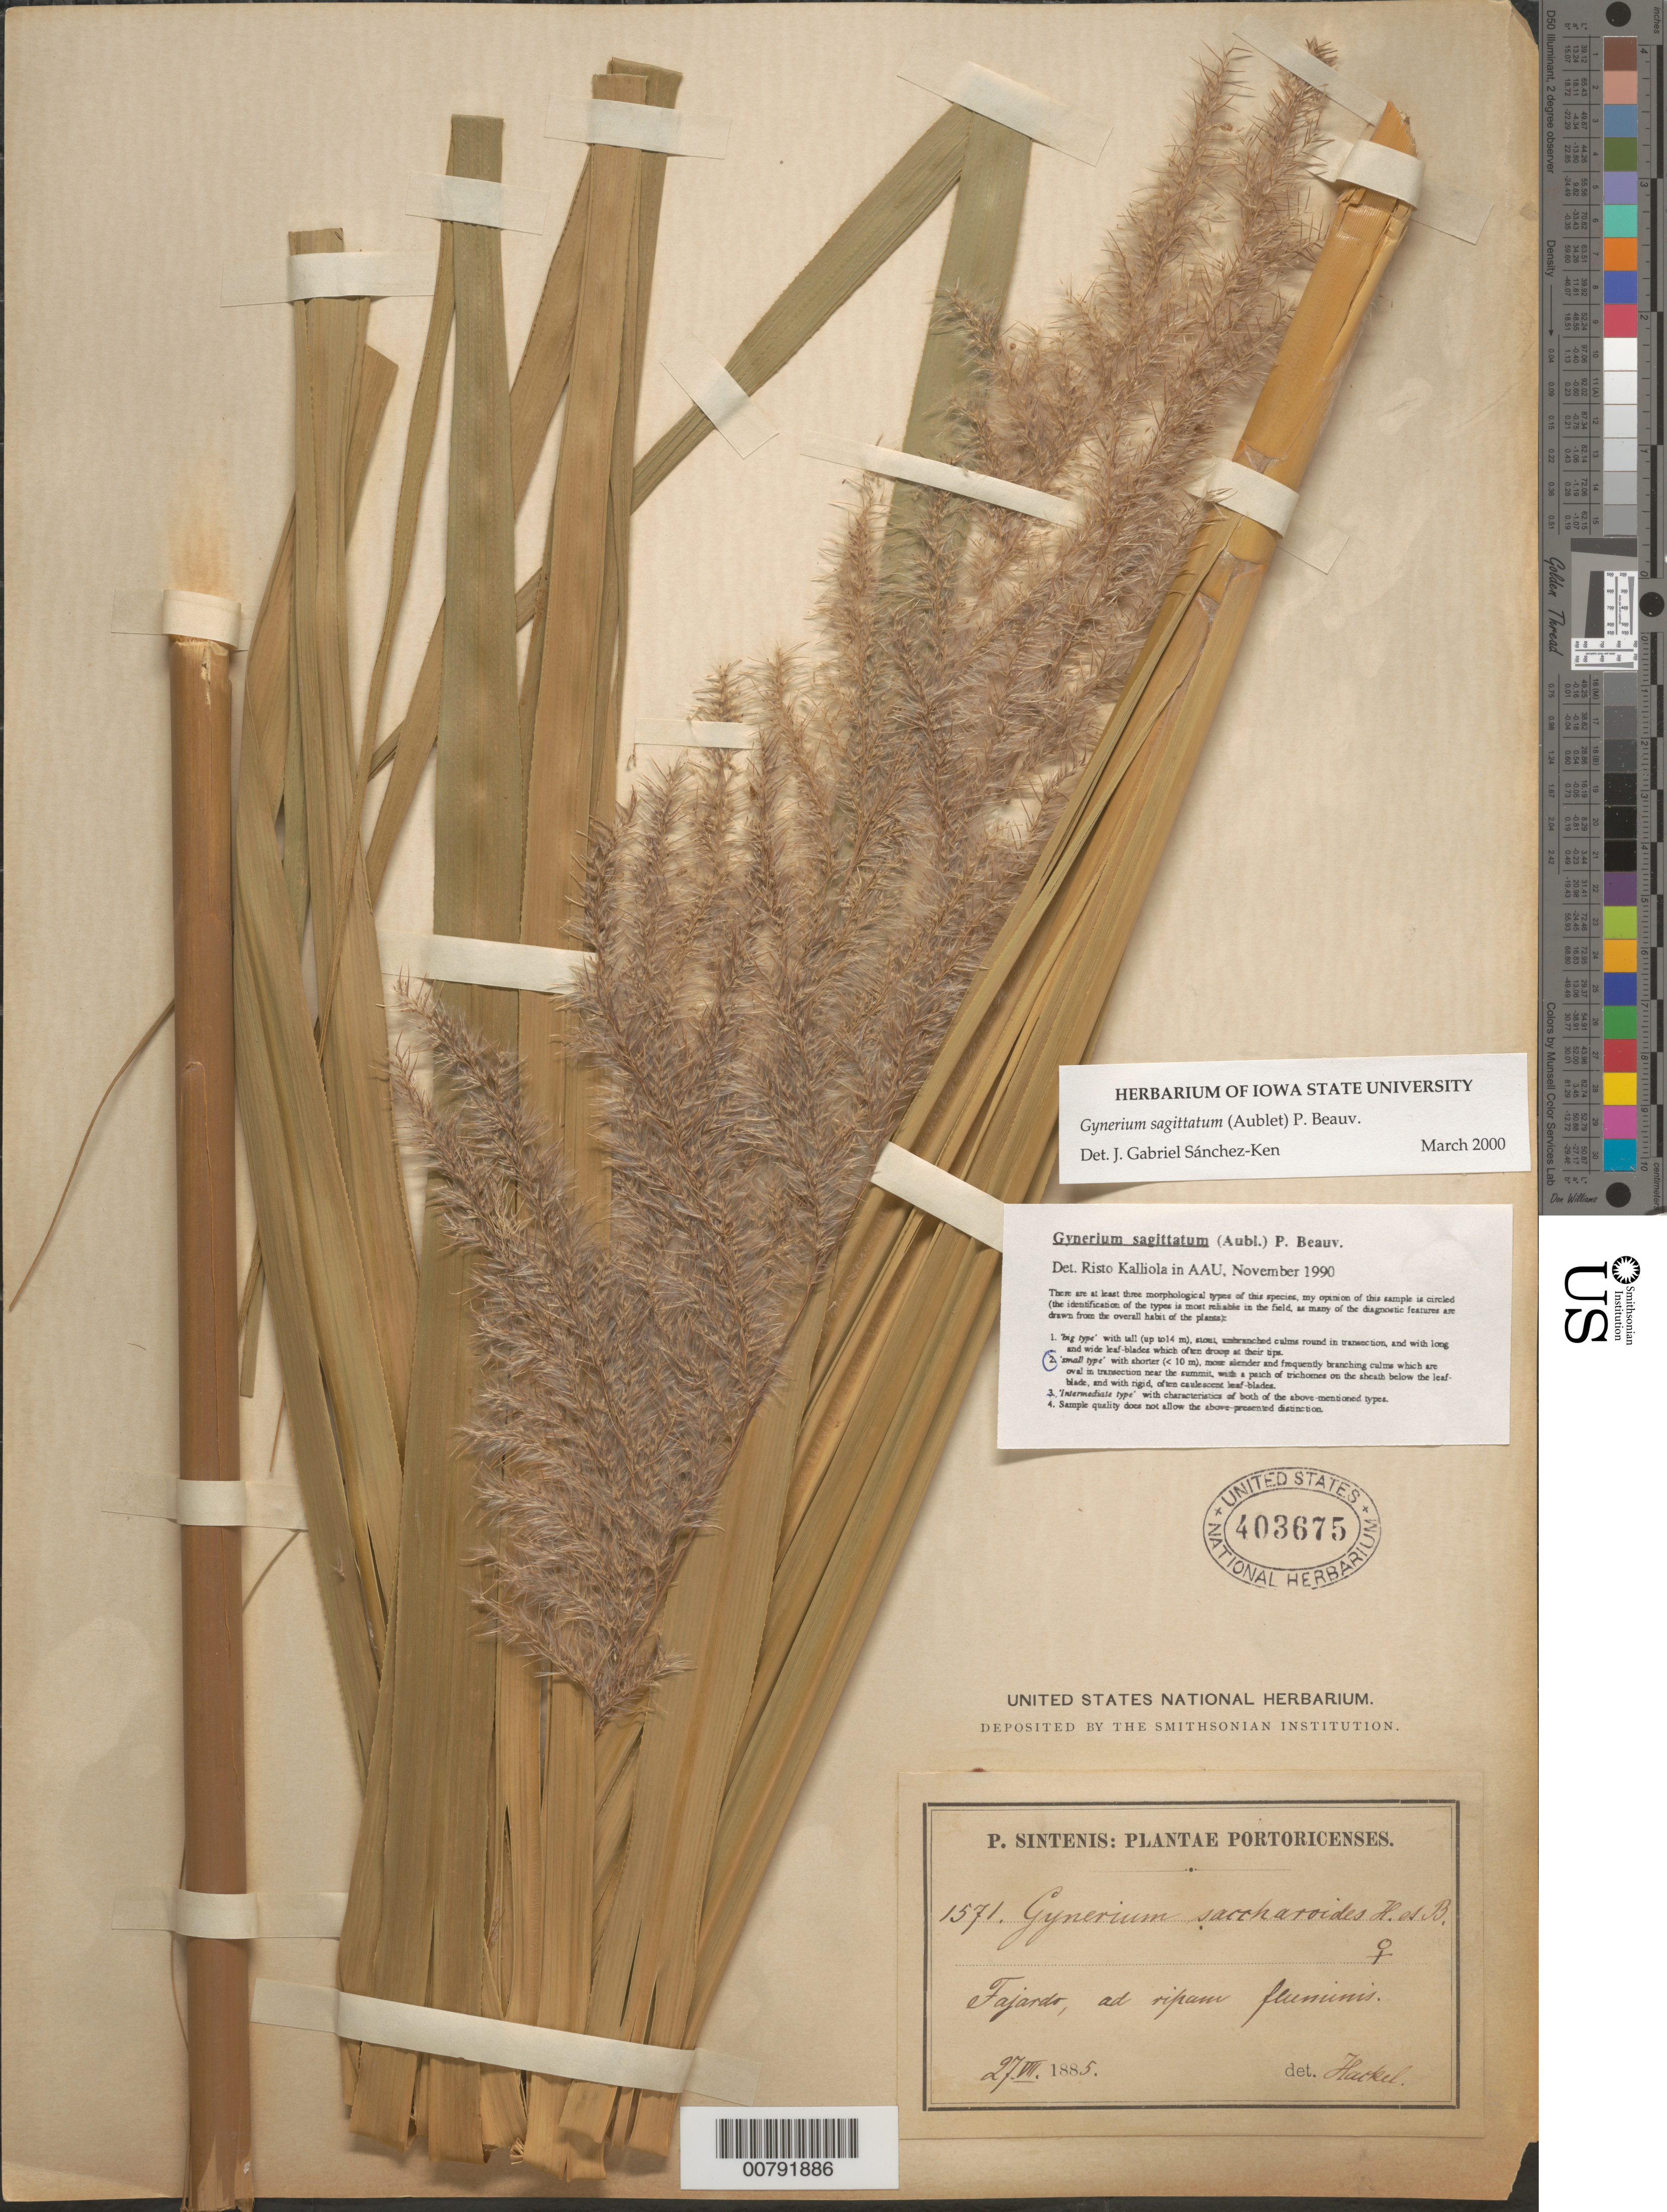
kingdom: Plantae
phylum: Tracheophyta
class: Liliopsida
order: Poales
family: Poaceae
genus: Gynerium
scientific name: Gynerium sagittatum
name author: (Aubl.) P. Beauv.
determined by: Sánchez-Ken, J. G.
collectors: P. Sintenis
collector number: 1571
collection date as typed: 27 Jul 1885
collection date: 1885-07-27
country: Puerto Rico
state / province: Fajardo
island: Puerto Rico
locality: Fajardo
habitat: Ad ripum fluminis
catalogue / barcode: US 403675